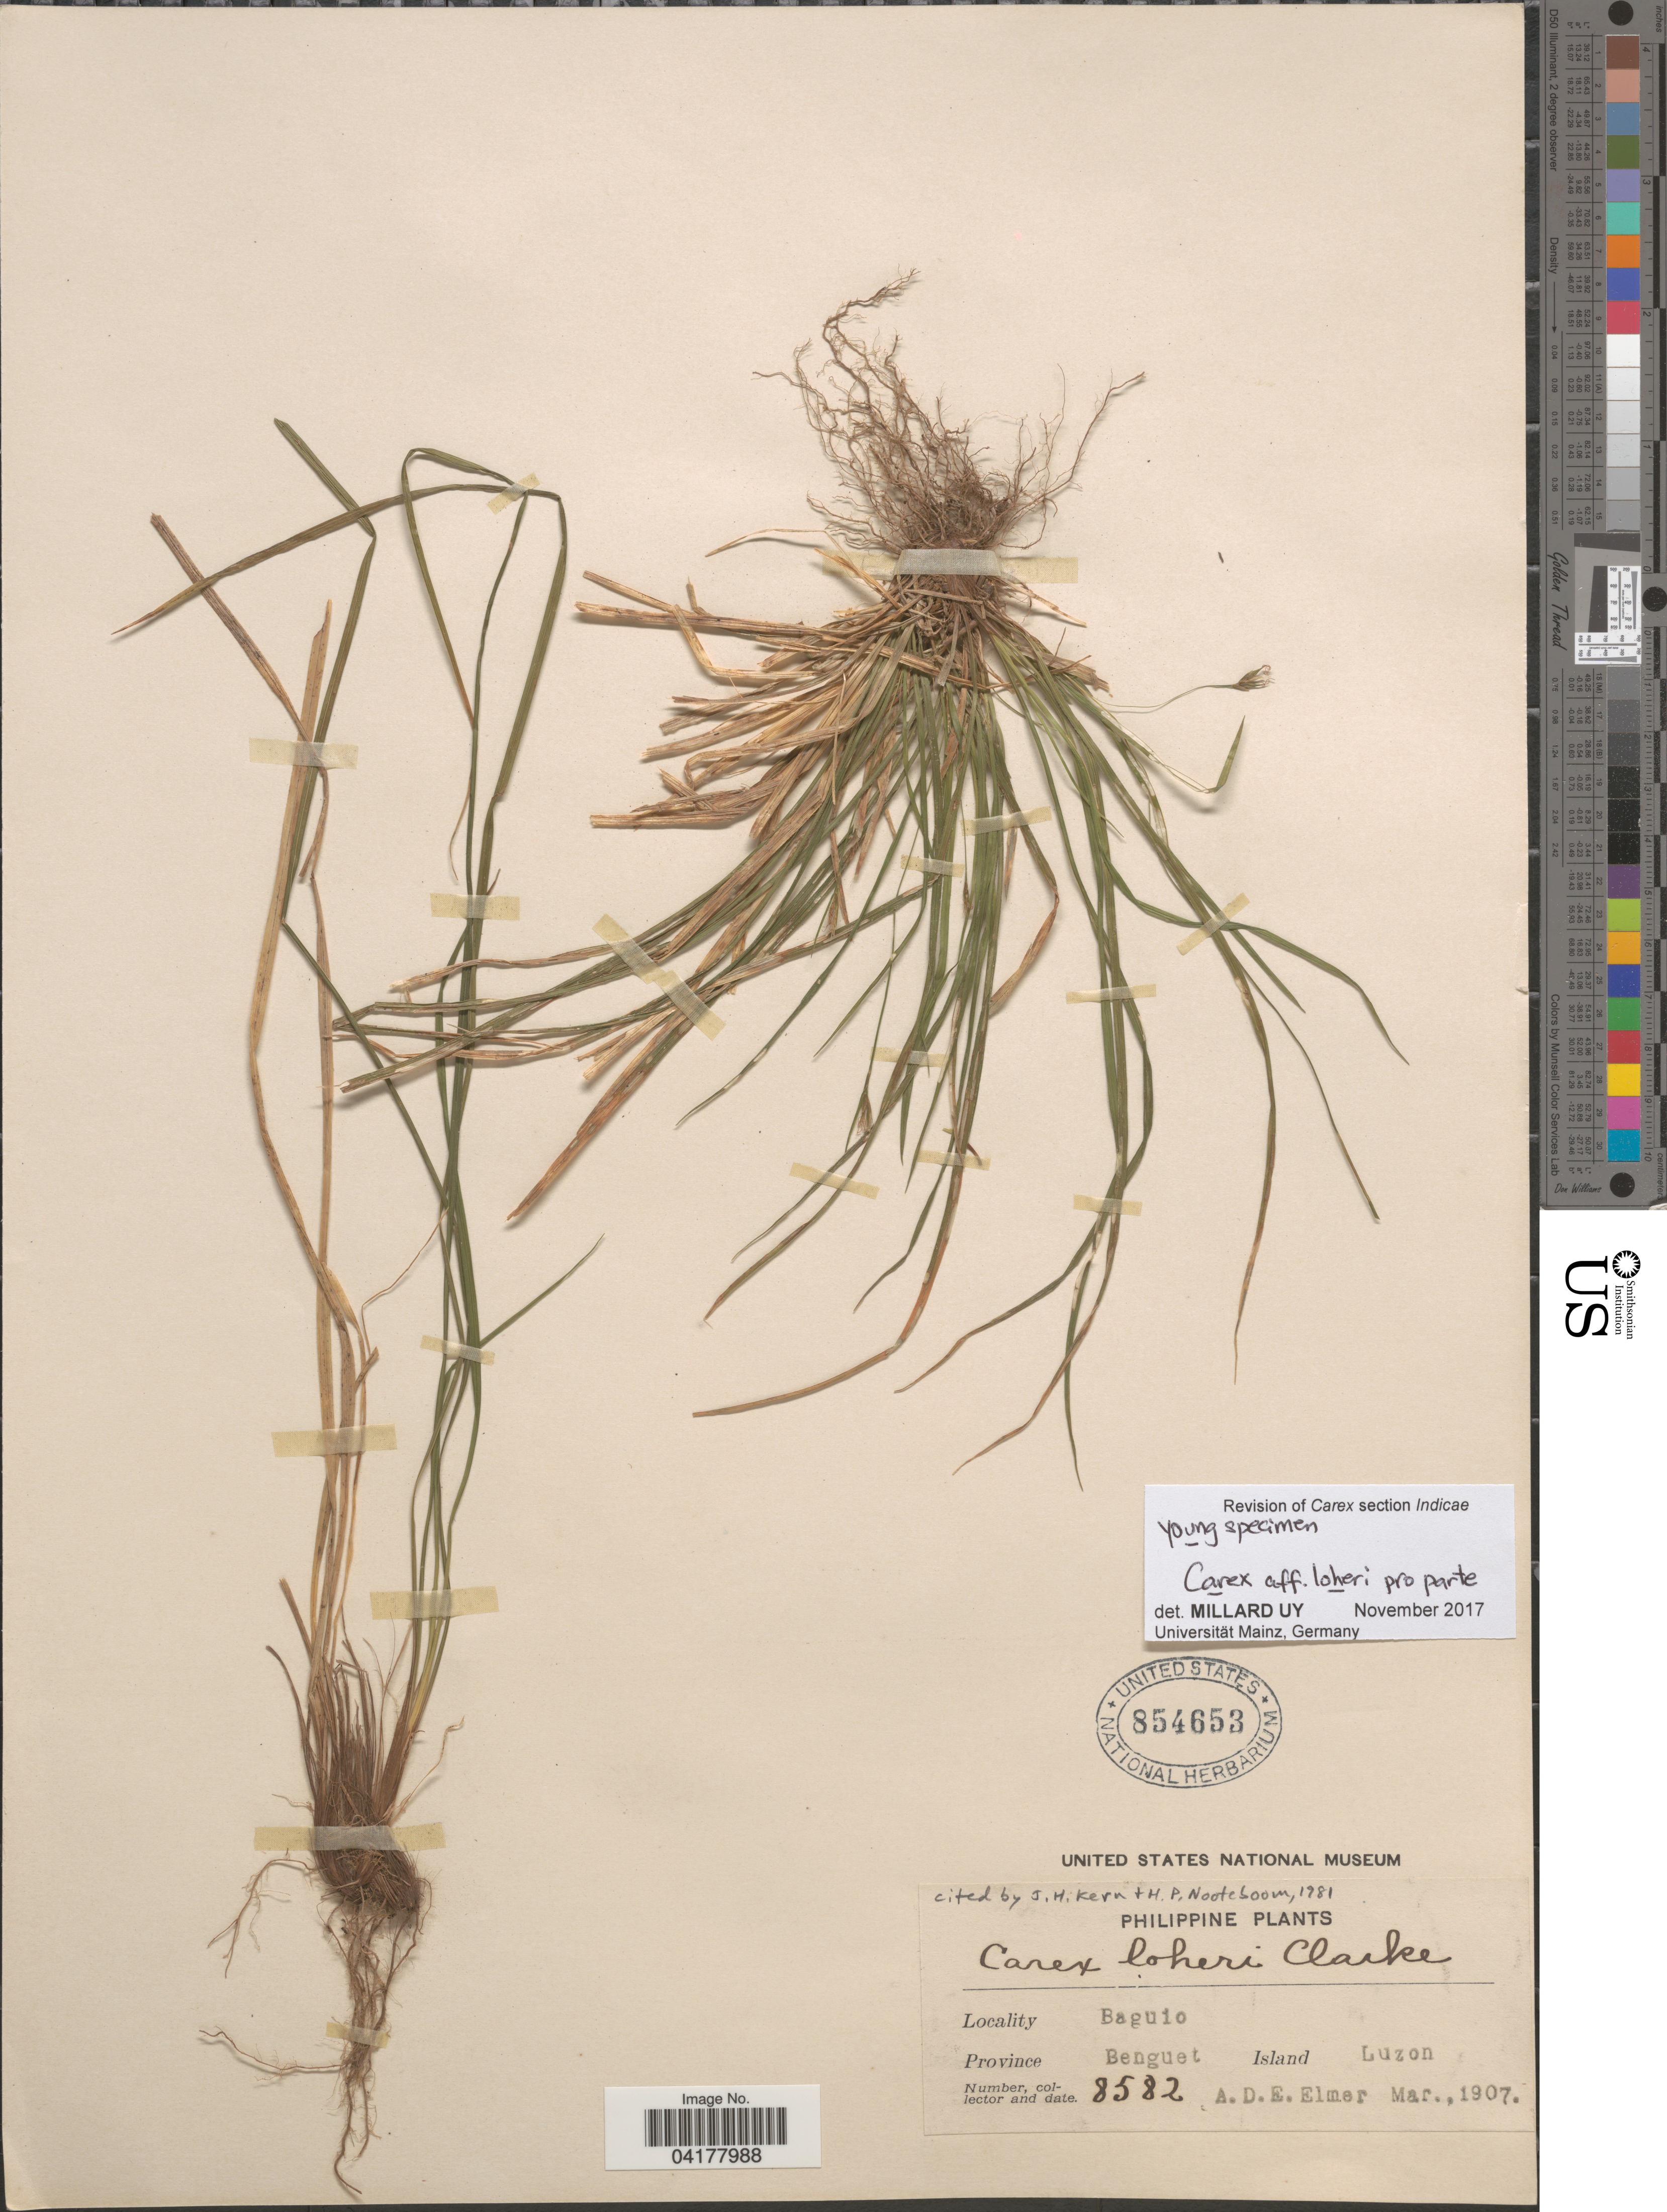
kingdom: Plantae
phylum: Tracheophyta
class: Liliopsida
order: Poales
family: Cyperaceae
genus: Carex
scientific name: Carex loheri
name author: C.B. Clarke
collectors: A. D. E. Elmer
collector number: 8582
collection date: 1907-03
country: Philippines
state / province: Cordillera (Administrative Region)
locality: Baguio. Province Benguet. Island Luzon.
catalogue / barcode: US 854653